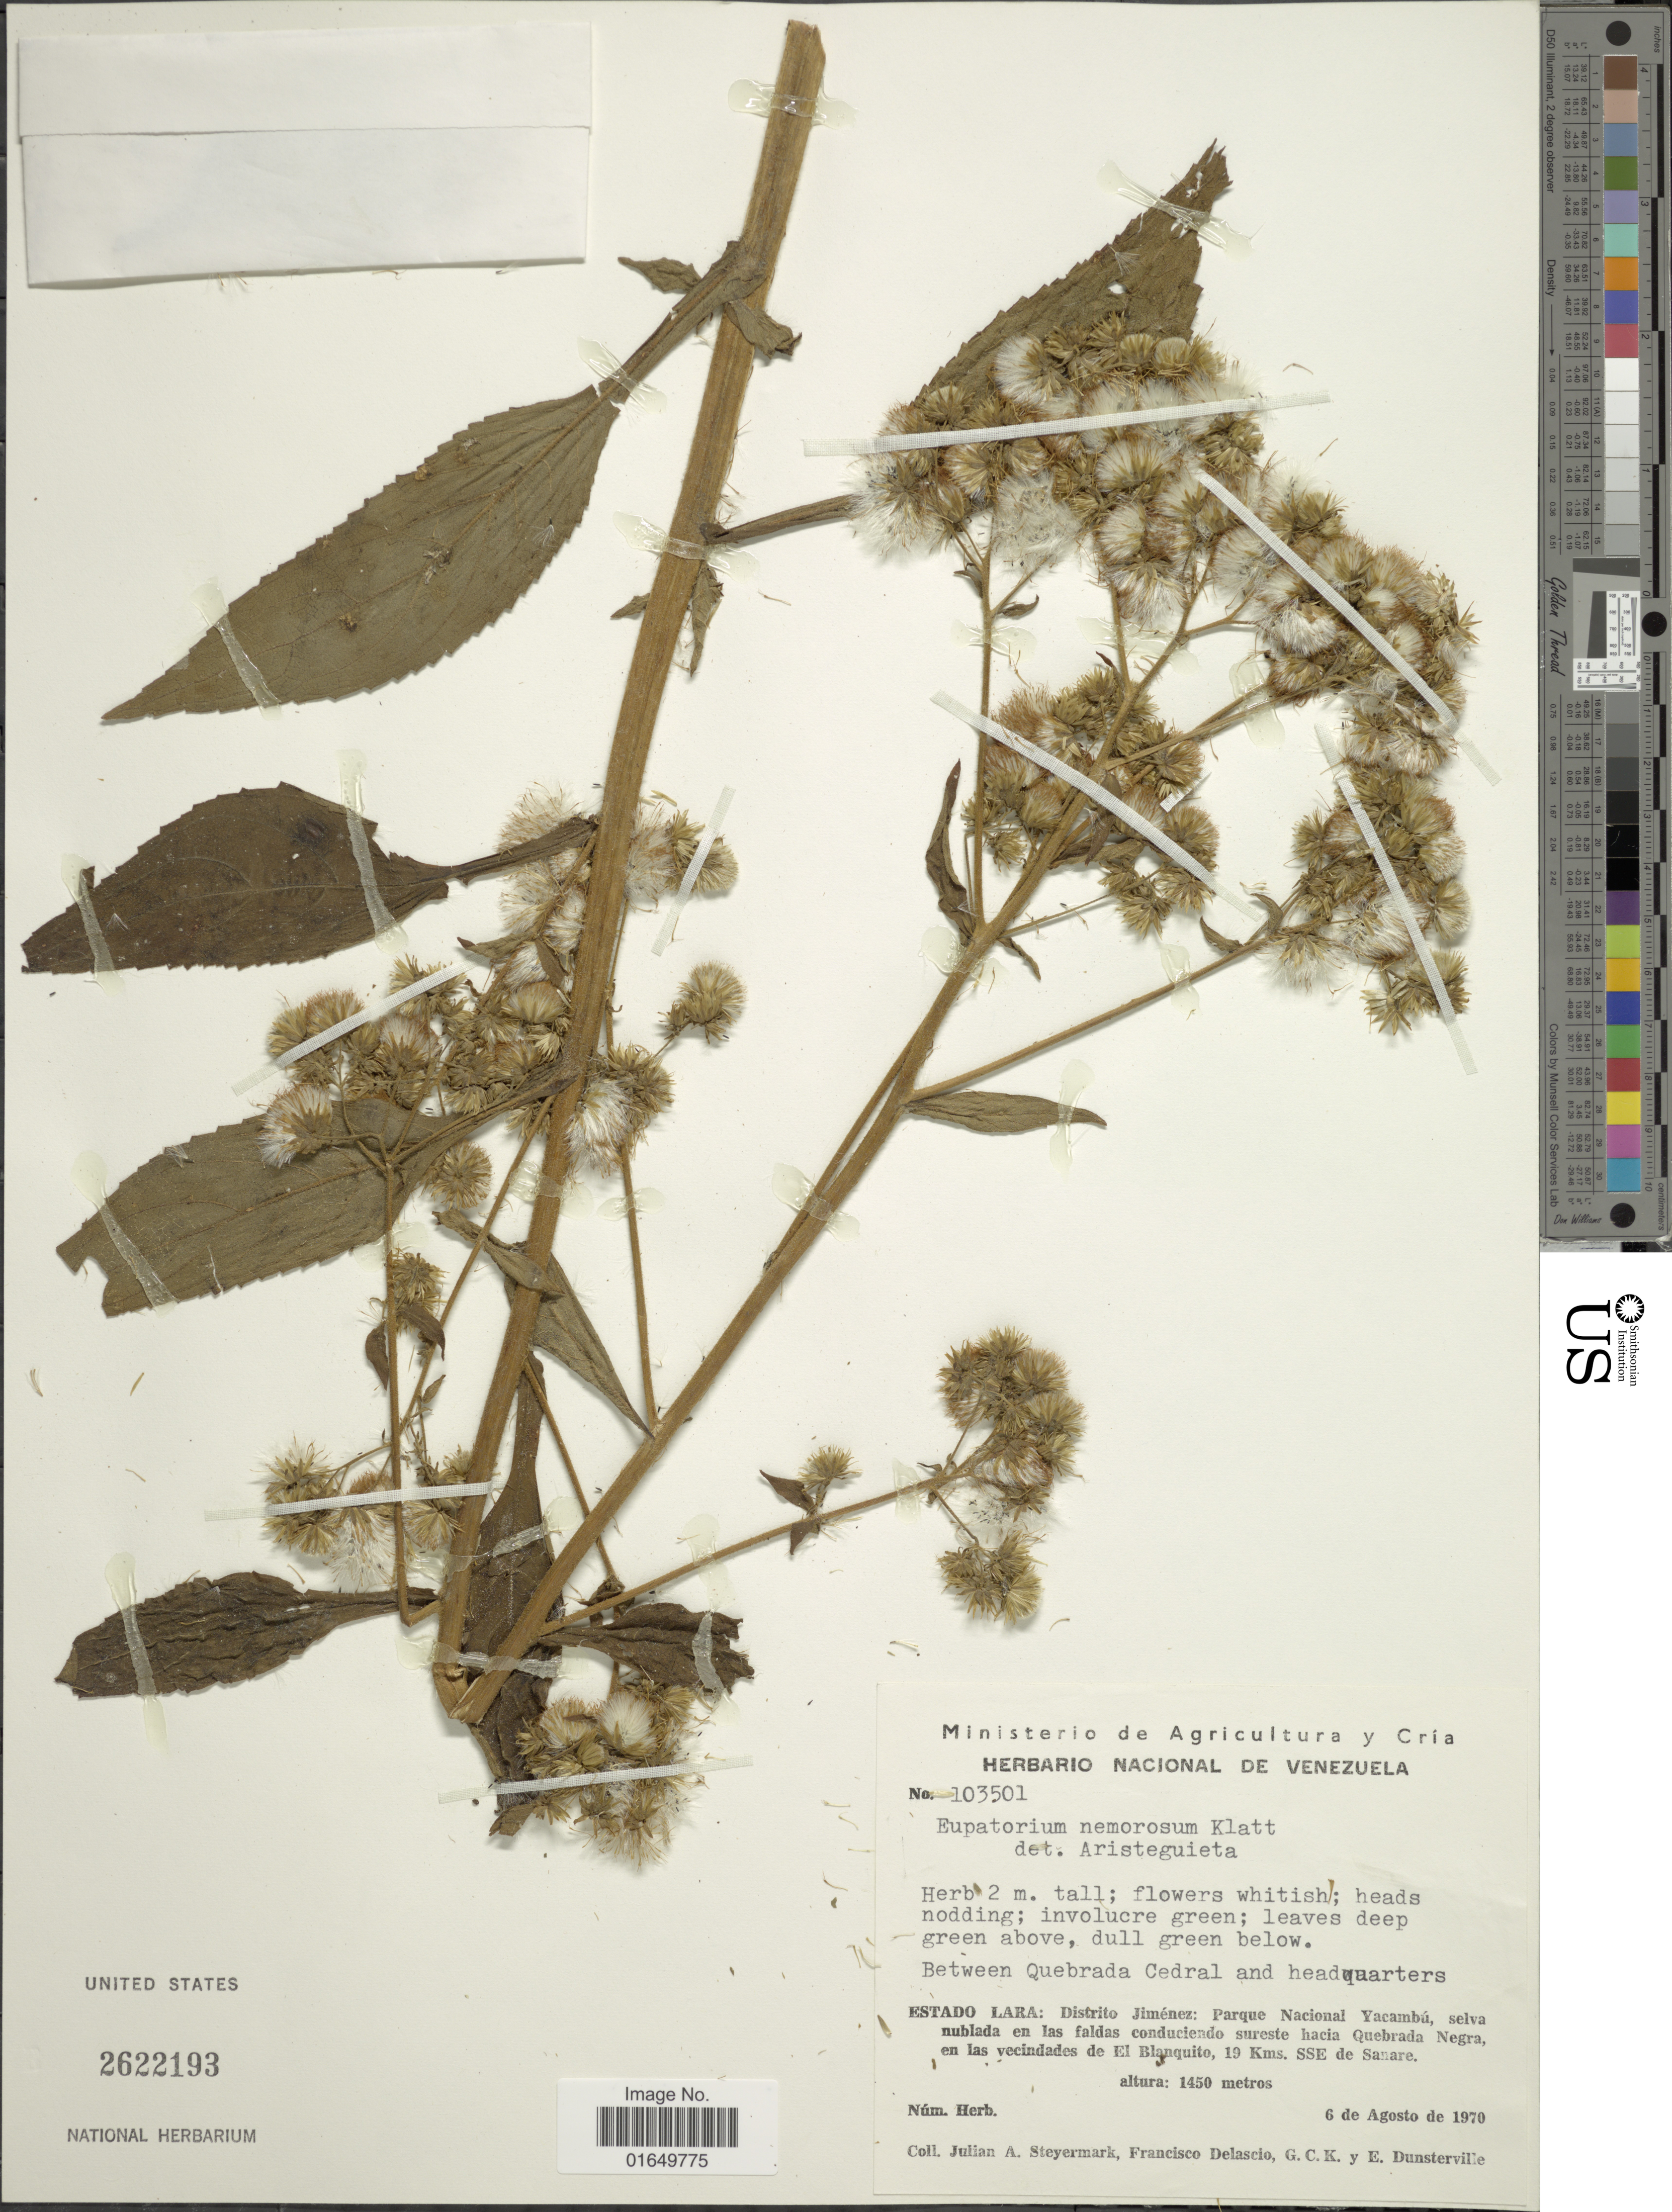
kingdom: Plantae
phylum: Tracheophyta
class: Magnoliopsida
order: Asterales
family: Asteraceae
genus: Polyanthina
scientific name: Polyanthina nemorosa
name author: (Klatt) R.M. King & H. Rob.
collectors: J. Steyermark, F. Delascio C., G. C. K. Dunsterville & E. Dunsterville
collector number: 103501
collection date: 1970-08-06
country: Venezuela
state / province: Lara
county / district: Jiménez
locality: Distrito Jiménez: Parque Nacional Yacambú, selva nublada en las faldas conduciendo sureste hacia Quebrada Negra, en las vecindades de El Blanquito, 19 Kms. SSE de Sanare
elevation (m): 1450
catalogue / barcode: US 2622193